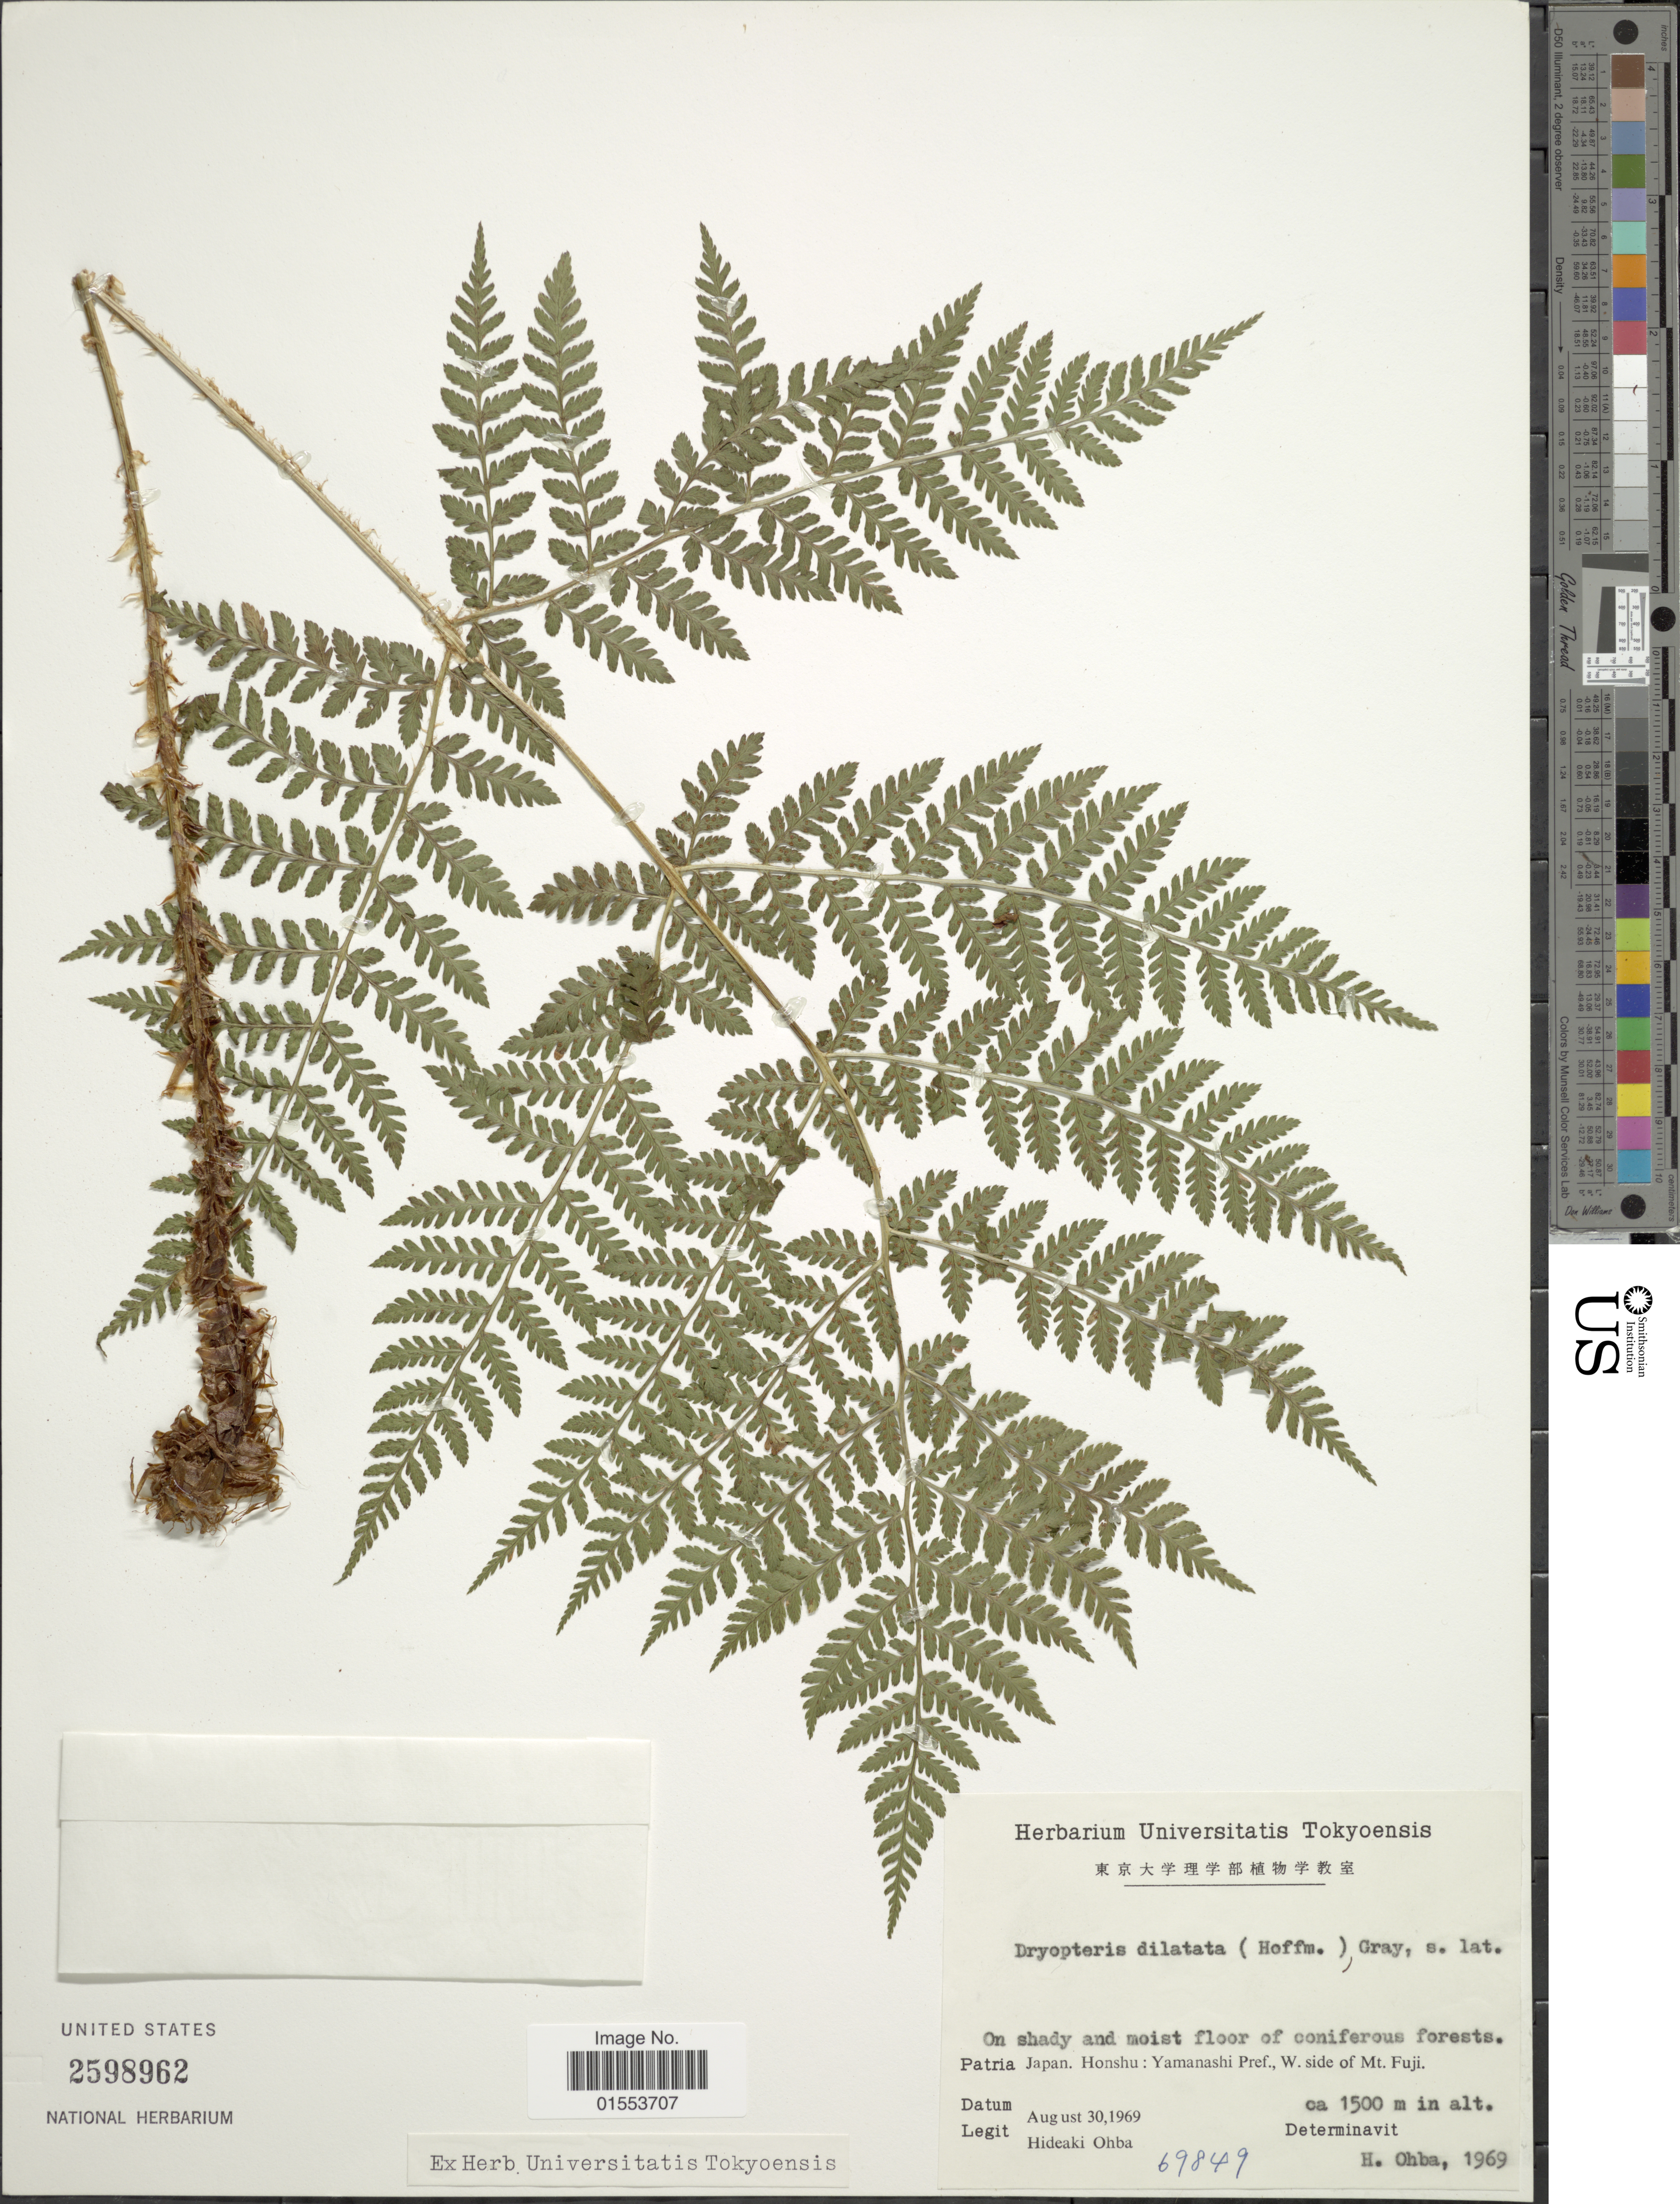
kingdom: Plantae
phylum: Tracheophyta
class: Polypodiopsida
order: Polypodiales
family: Dryopteridaceae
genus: Dryopteris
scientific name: Dryopteris austriaca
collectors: H. Ohba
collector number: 69849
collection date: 1969-08-30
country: Japan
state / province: Yamanasi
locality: Japan. Honshu: Yamanashi Pref., W. side of Mt. Fuji.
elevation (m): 1500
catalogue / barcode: US 2598962